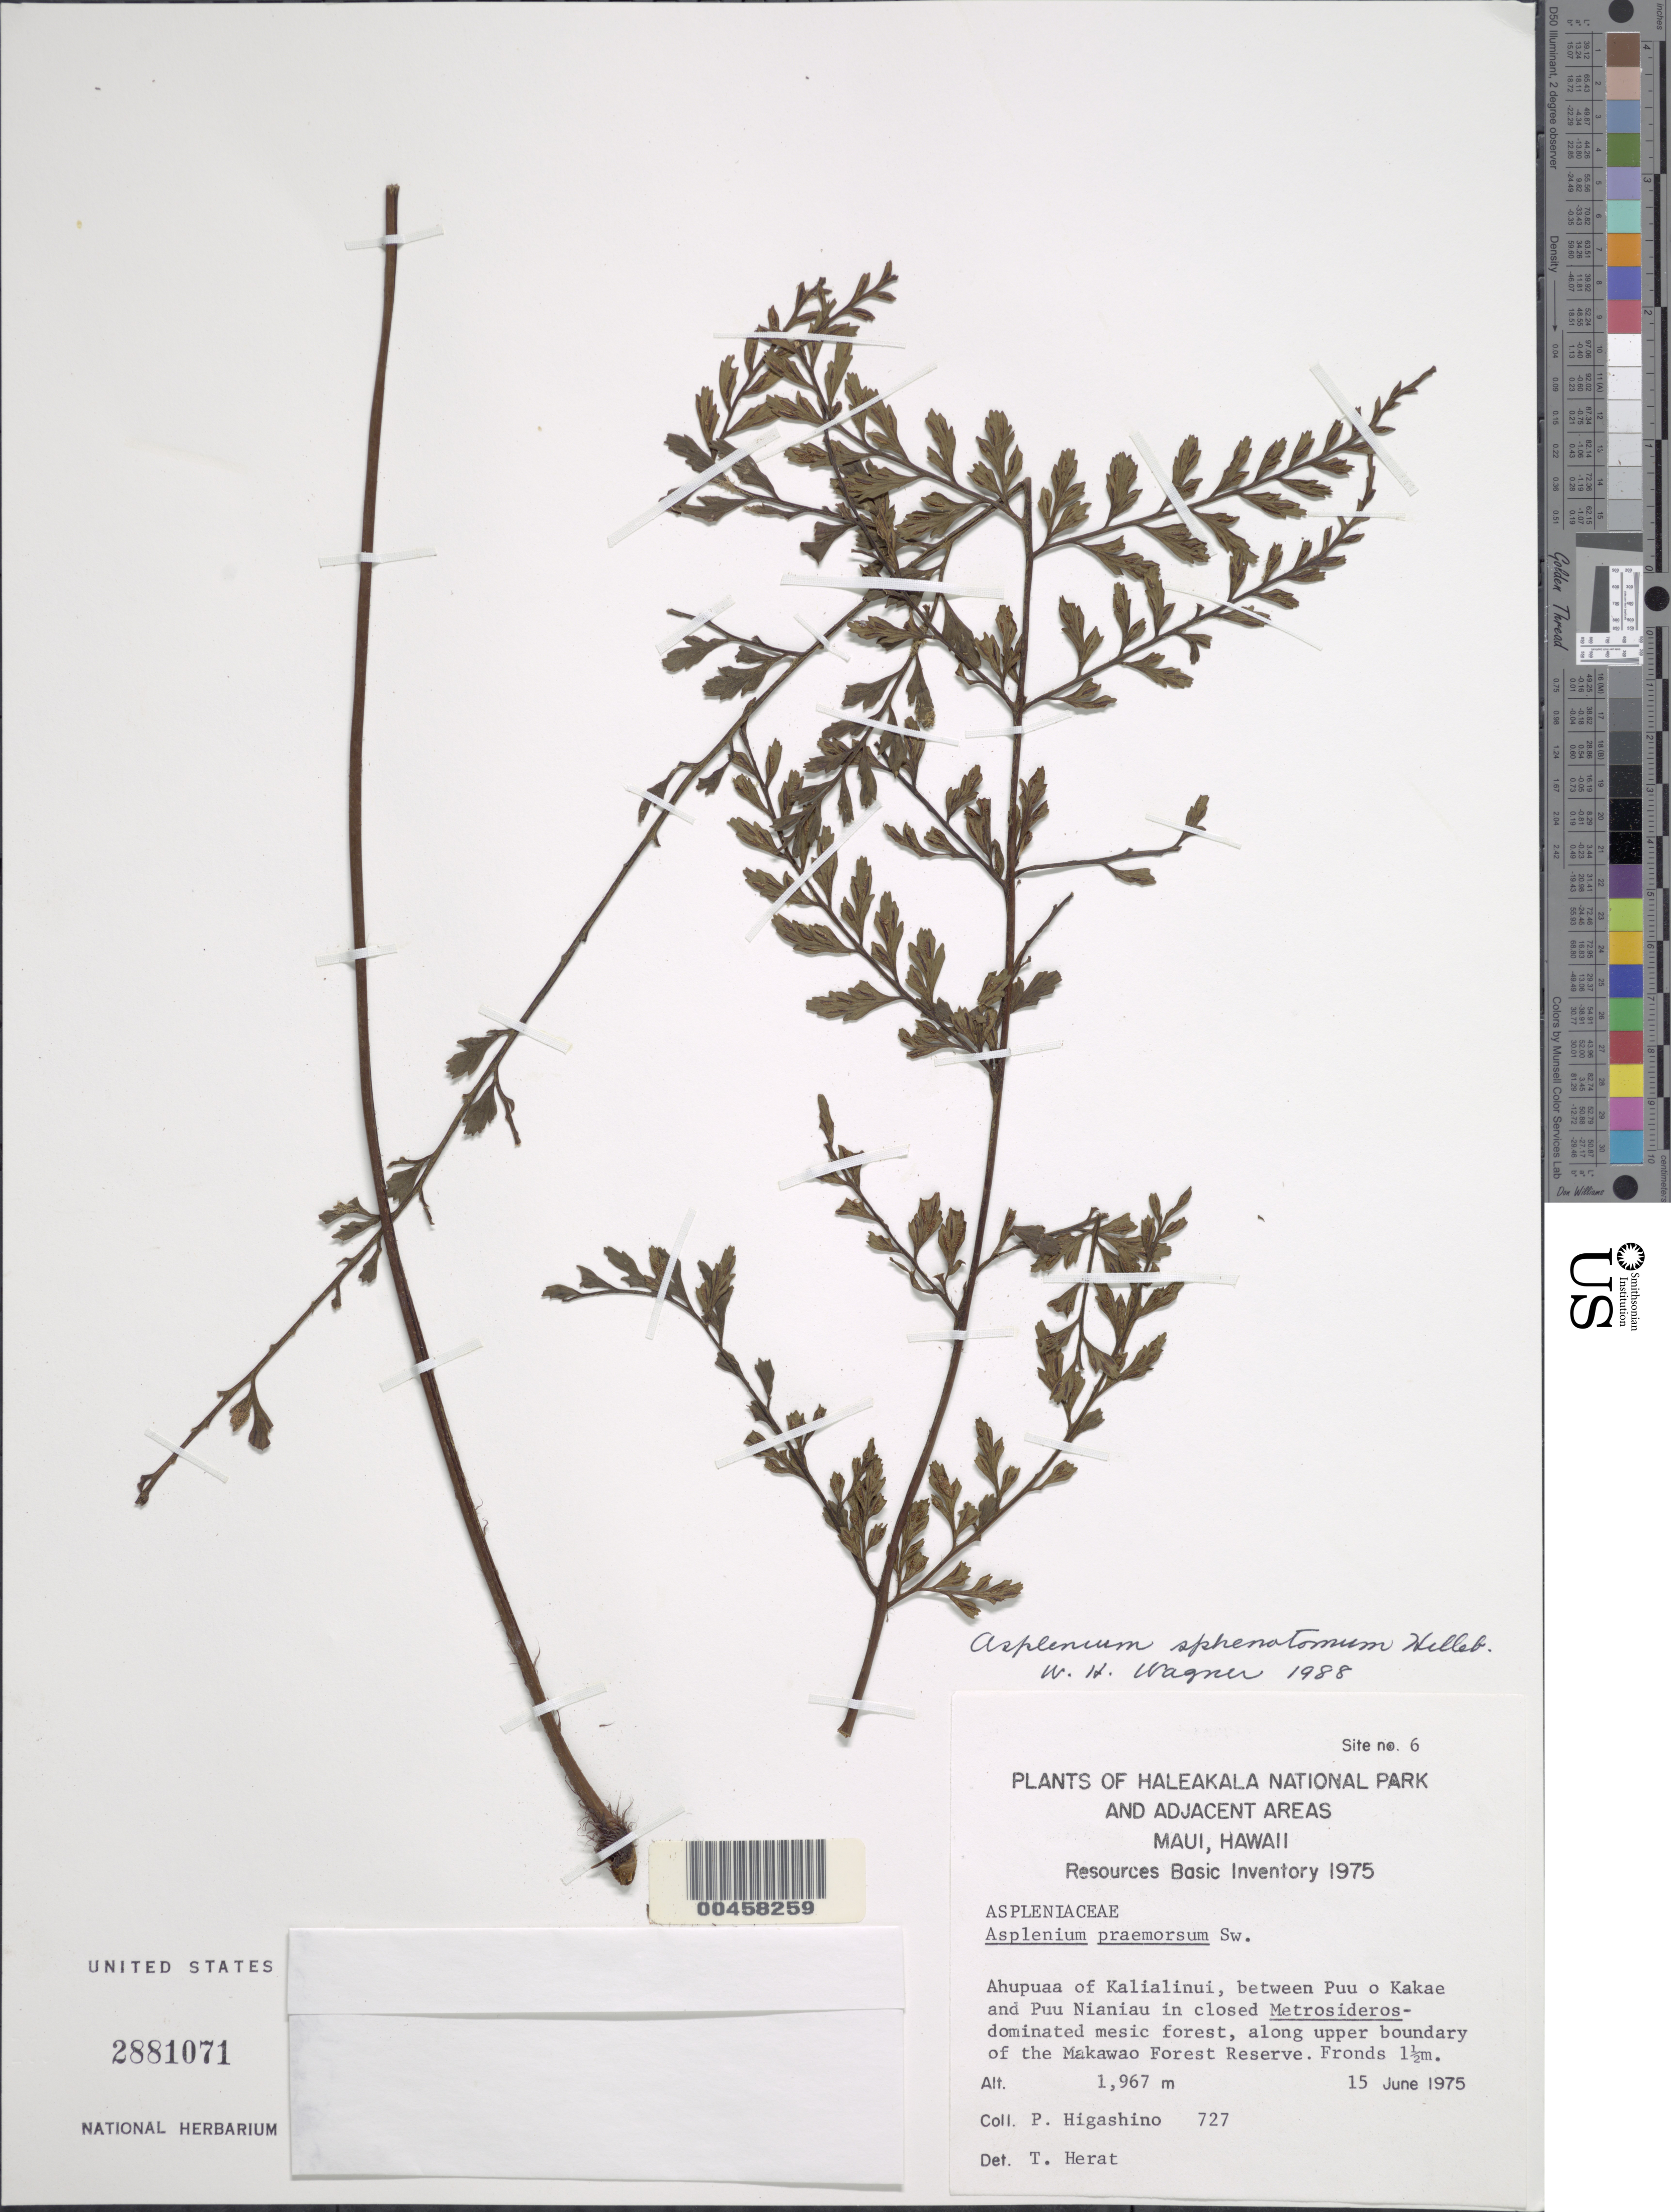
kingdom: Plantae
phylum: Tracheophyta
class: Polypodiopsida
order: Polypodiales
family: Aspleniaceae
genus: Asplenium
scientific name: Asplenium sphenotomum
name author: Hillebr.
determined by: Wagner, W. H.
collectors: P. Higashino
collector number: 727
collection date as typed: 15 Jun 1975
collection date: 1975-06-15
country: United States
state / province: Hawaii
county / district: Maui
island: Maui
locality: Haleakala Nat'l Park & adjac. areas, Site #6, Ahupuaa of Kalialinui, bet. Puu o Kakae & Puu Nianiau, along upper boundary of ...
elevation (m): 1967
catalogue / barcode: US 2881071